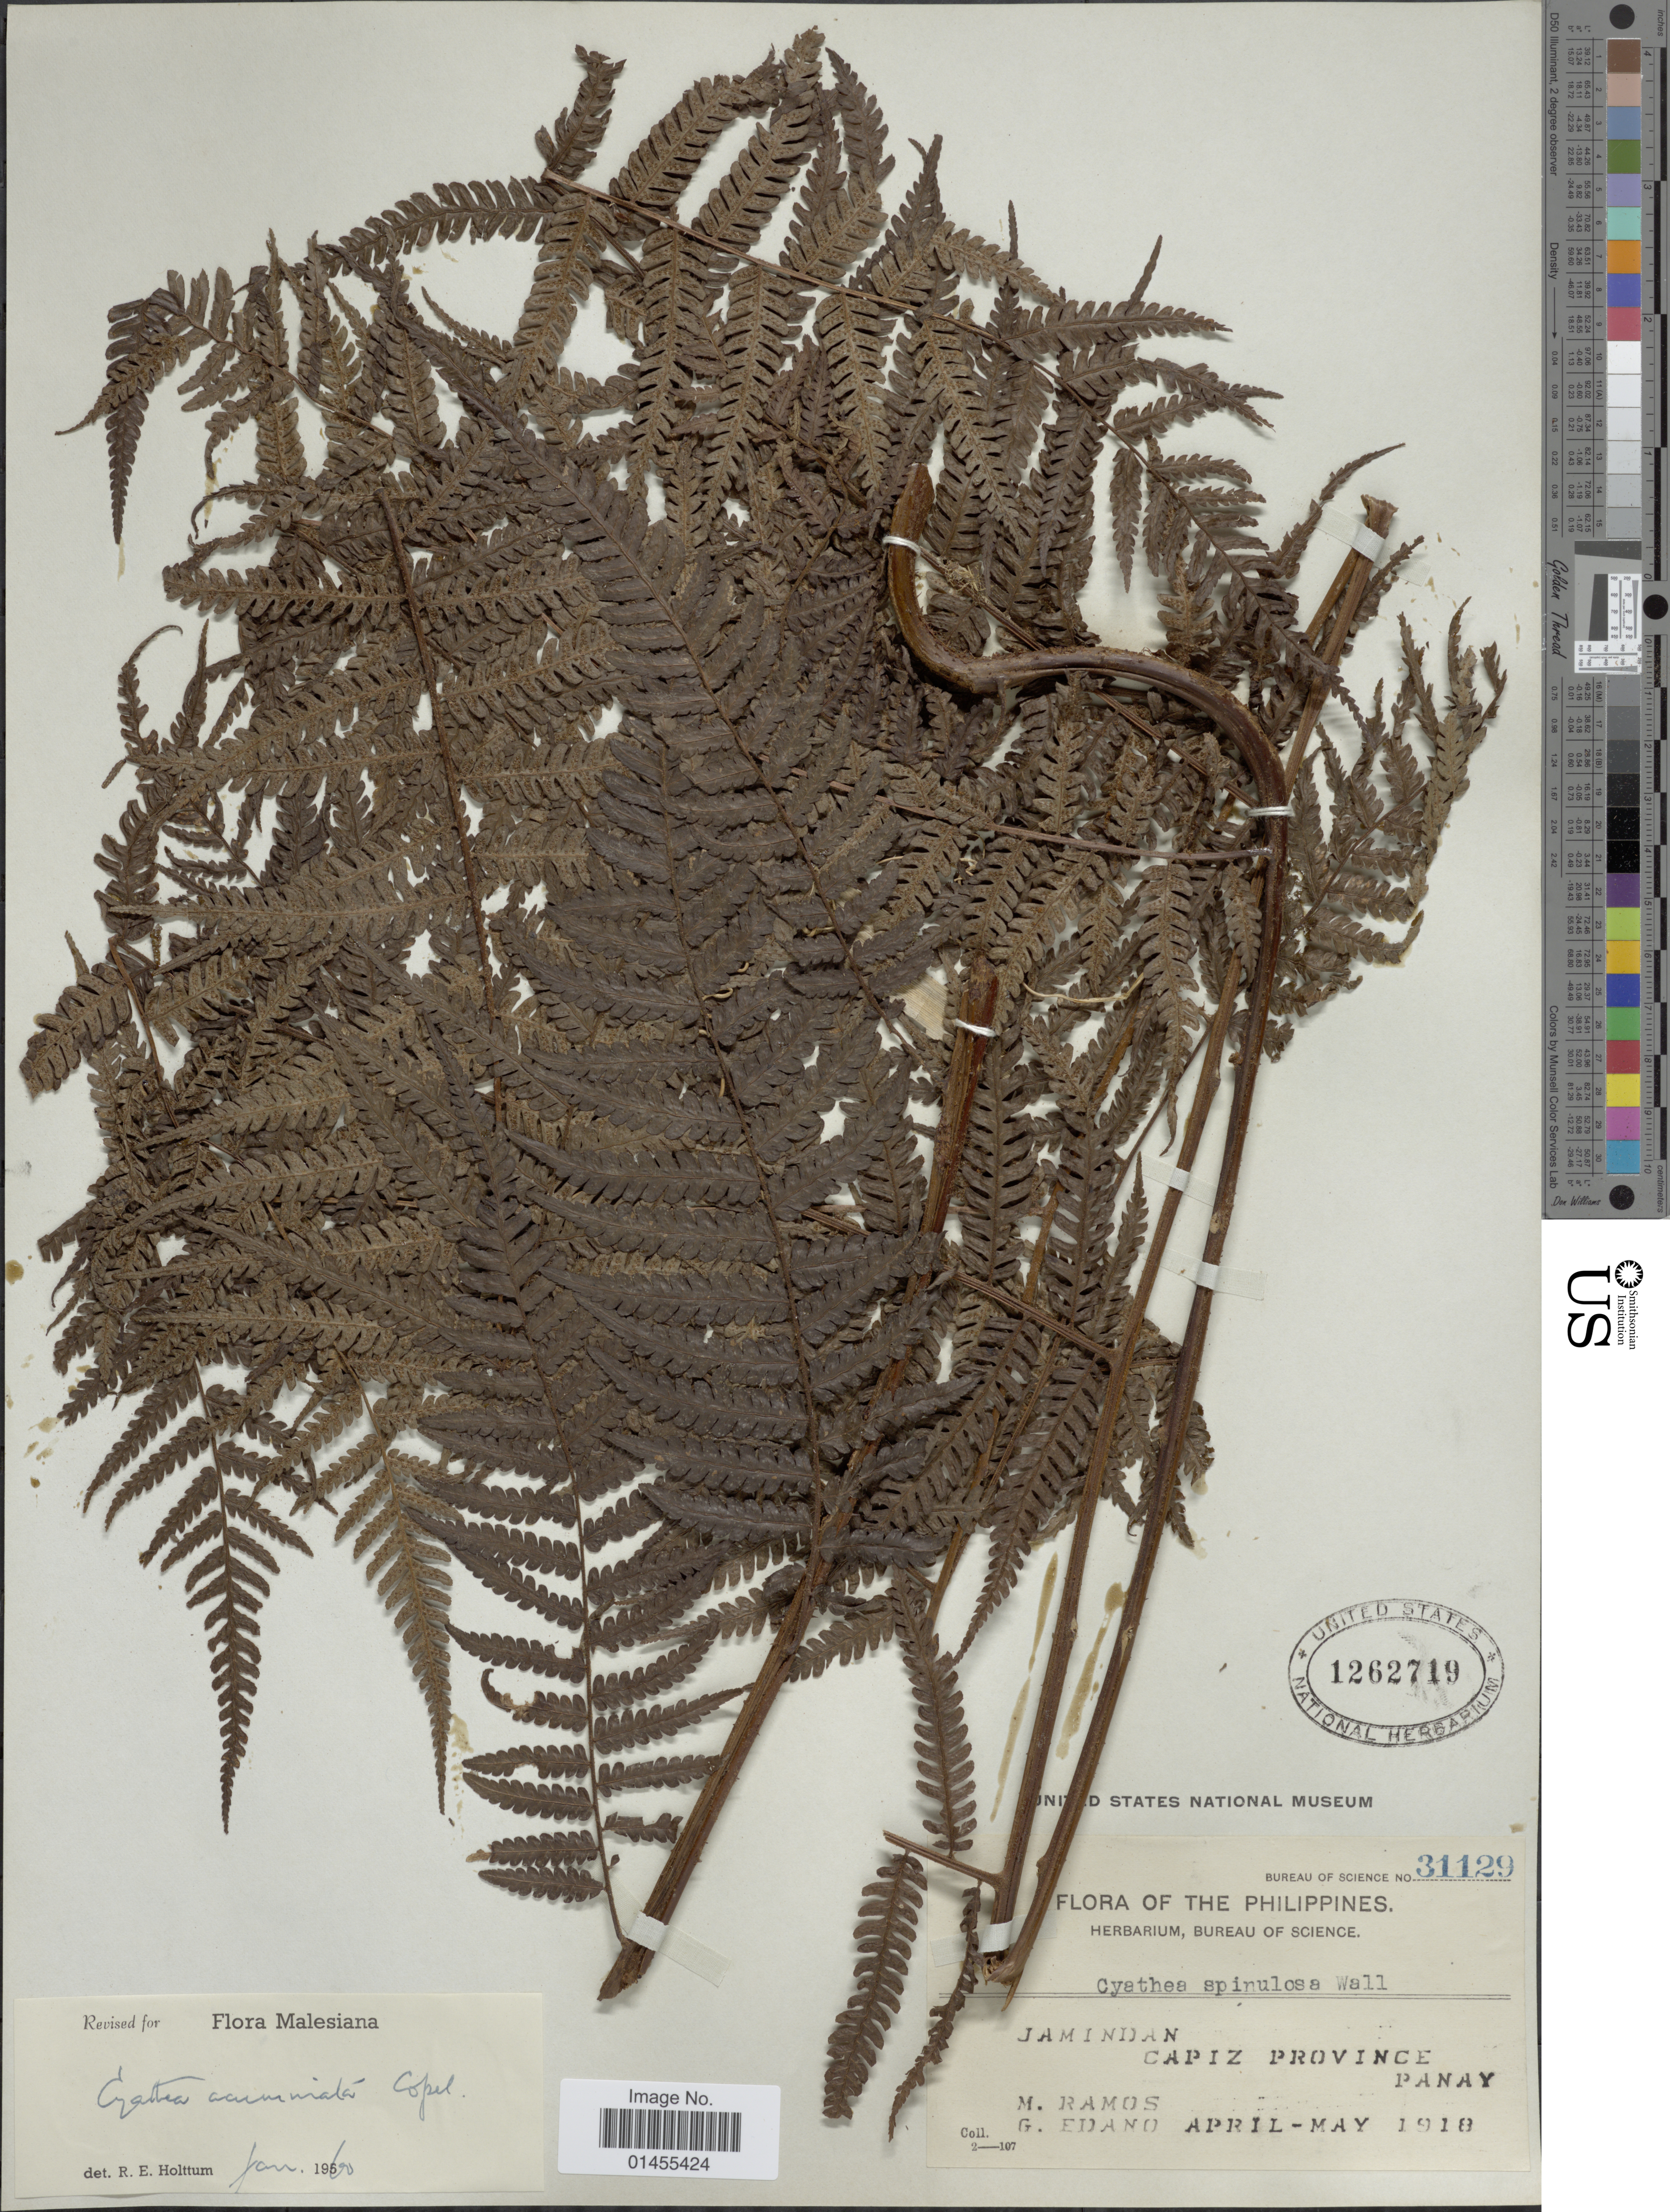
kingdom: Plantae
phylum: Tracheophyta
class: Polypodiopsida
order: Cyatheales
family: Cyatheaceae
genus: Alsophila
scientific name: Alsophila acuminata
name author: (Copel.) R.M. Tryon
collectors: M. Ramos & G. Edaño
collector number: Bureau of Science 31129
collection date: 1918-04/1918-05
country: Philippines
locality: Jamindan Capiz Province, Panay.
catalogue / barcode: US 1262719